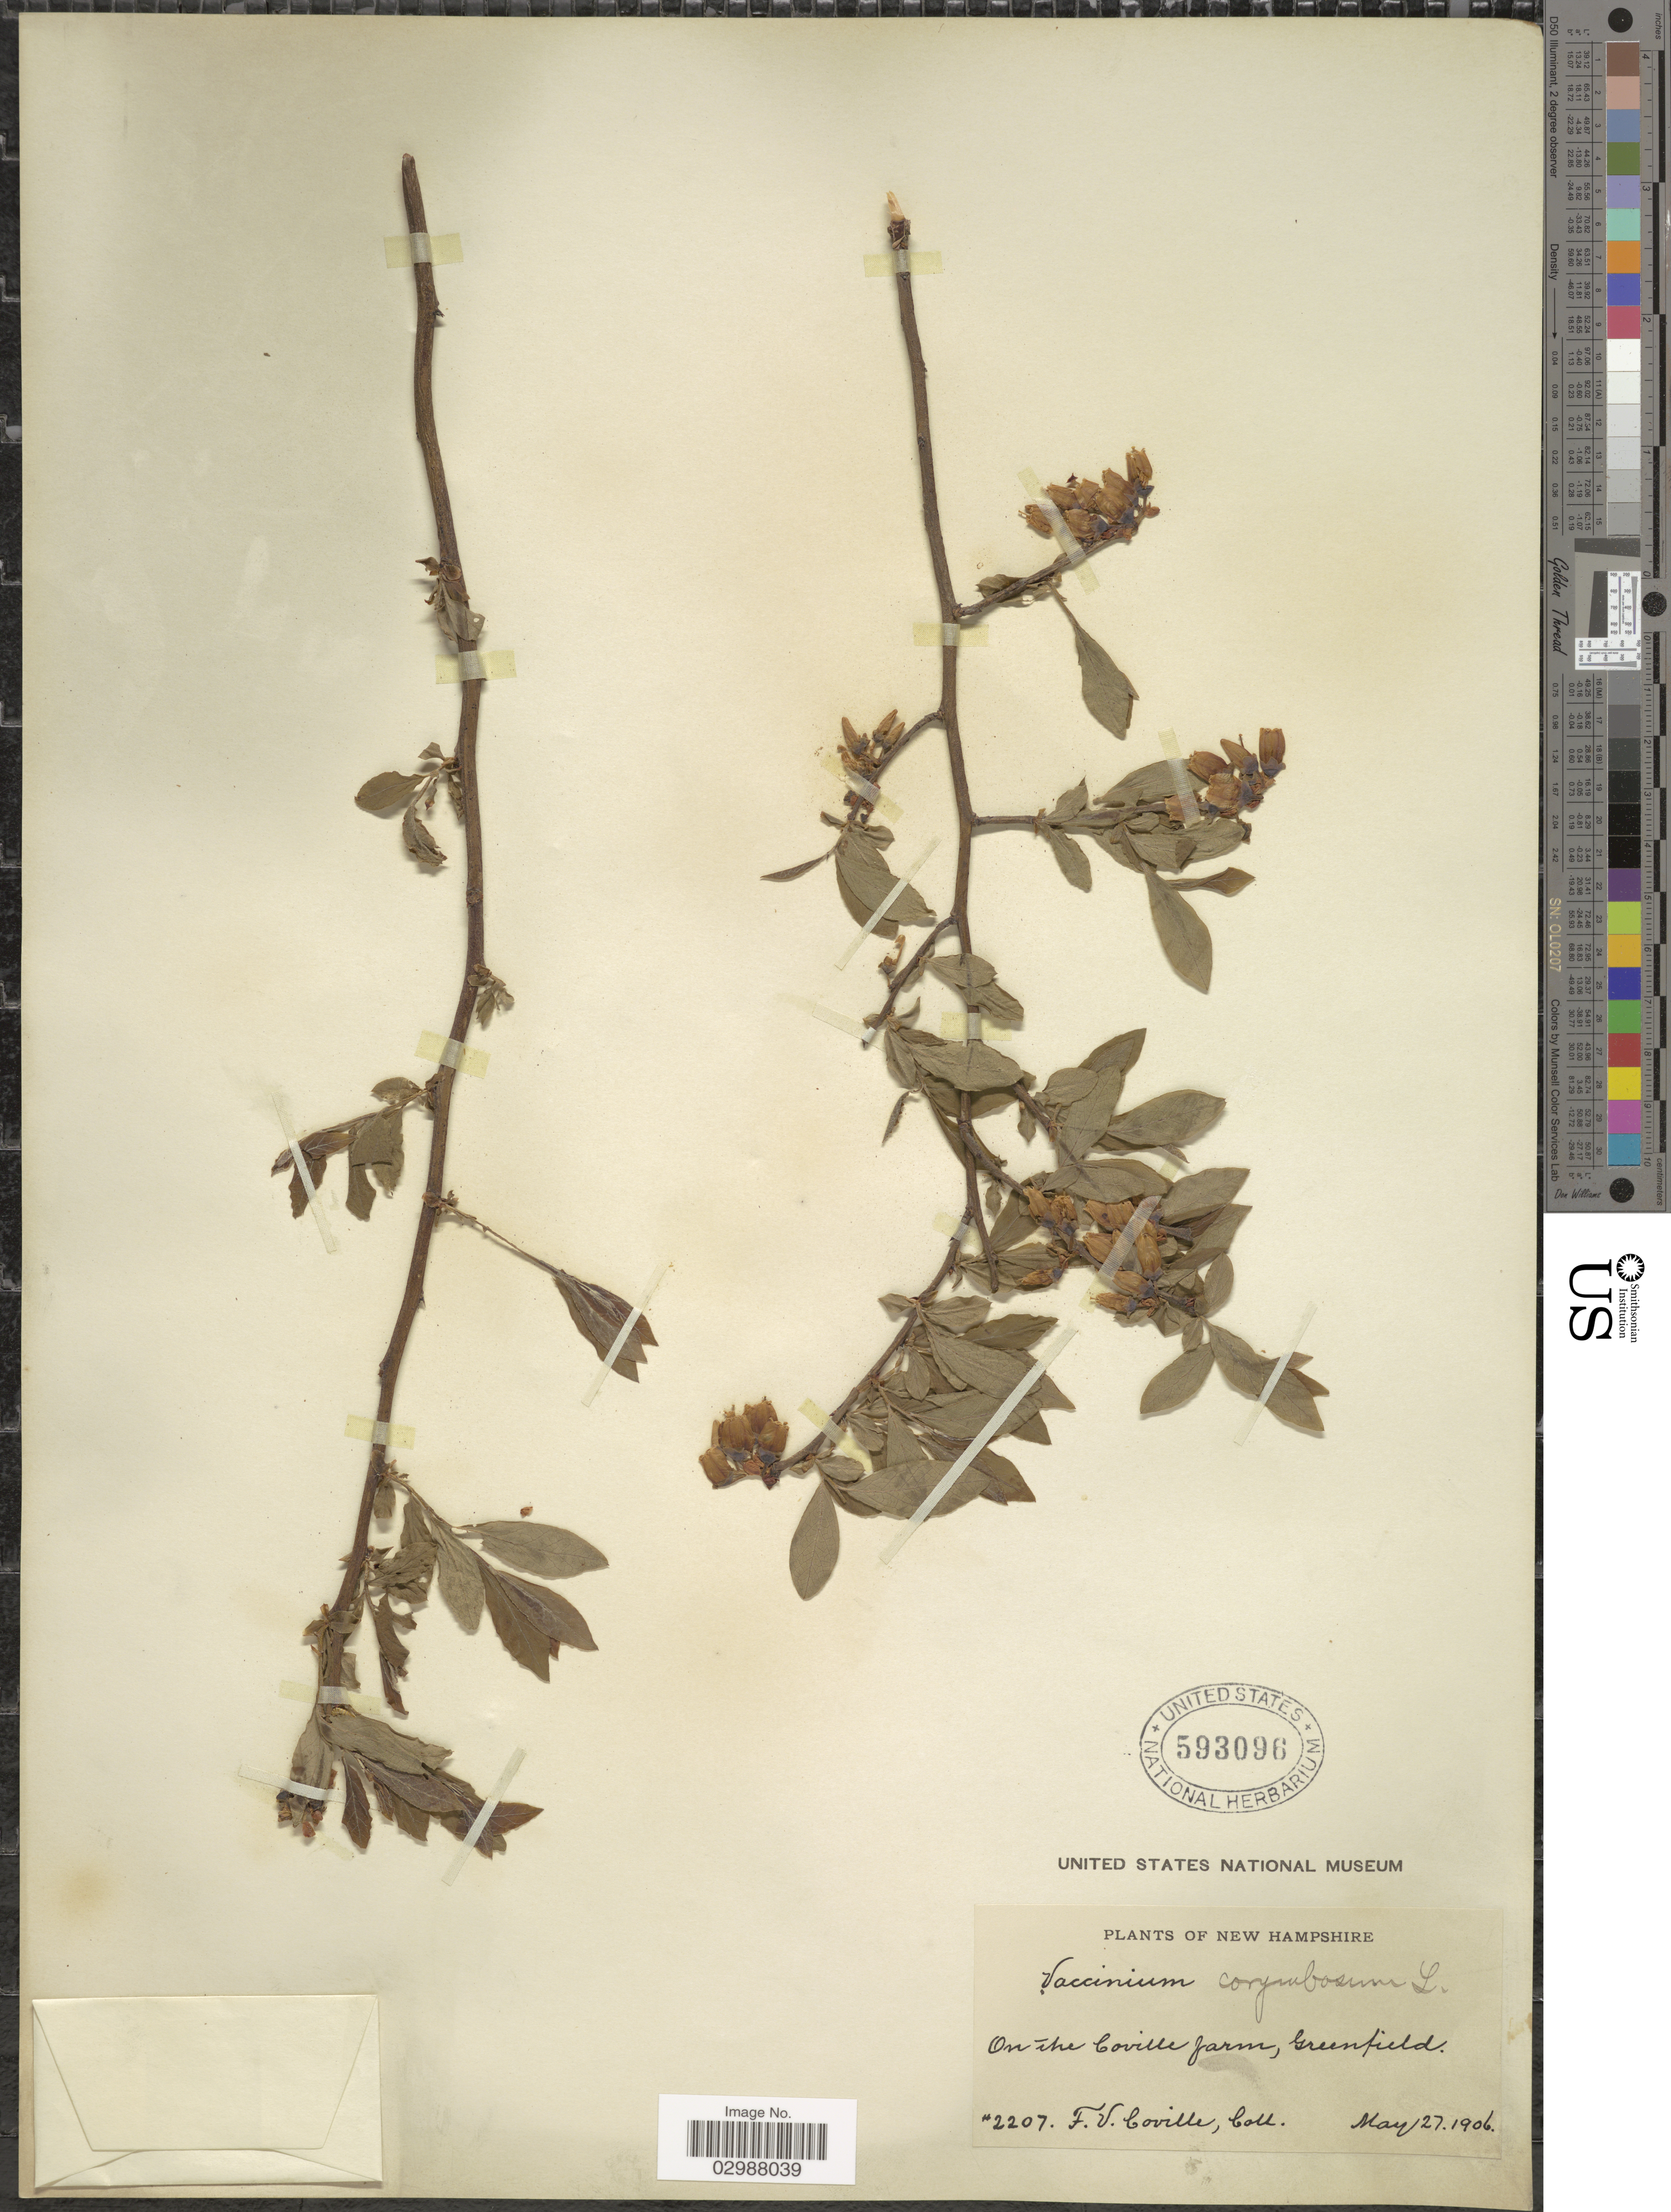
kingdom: Plantae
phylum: Tracheophyta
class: Magnoliopsida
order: Ericales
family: Ericaceae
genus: Vaccinium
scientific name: Vaccinium corymbosum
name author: L.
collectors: F. V. Coville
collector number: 2207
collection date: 1906-05-27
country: United States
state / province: New Hampshire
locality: On the Coville farm, Greenfield.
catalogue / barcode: US 593096